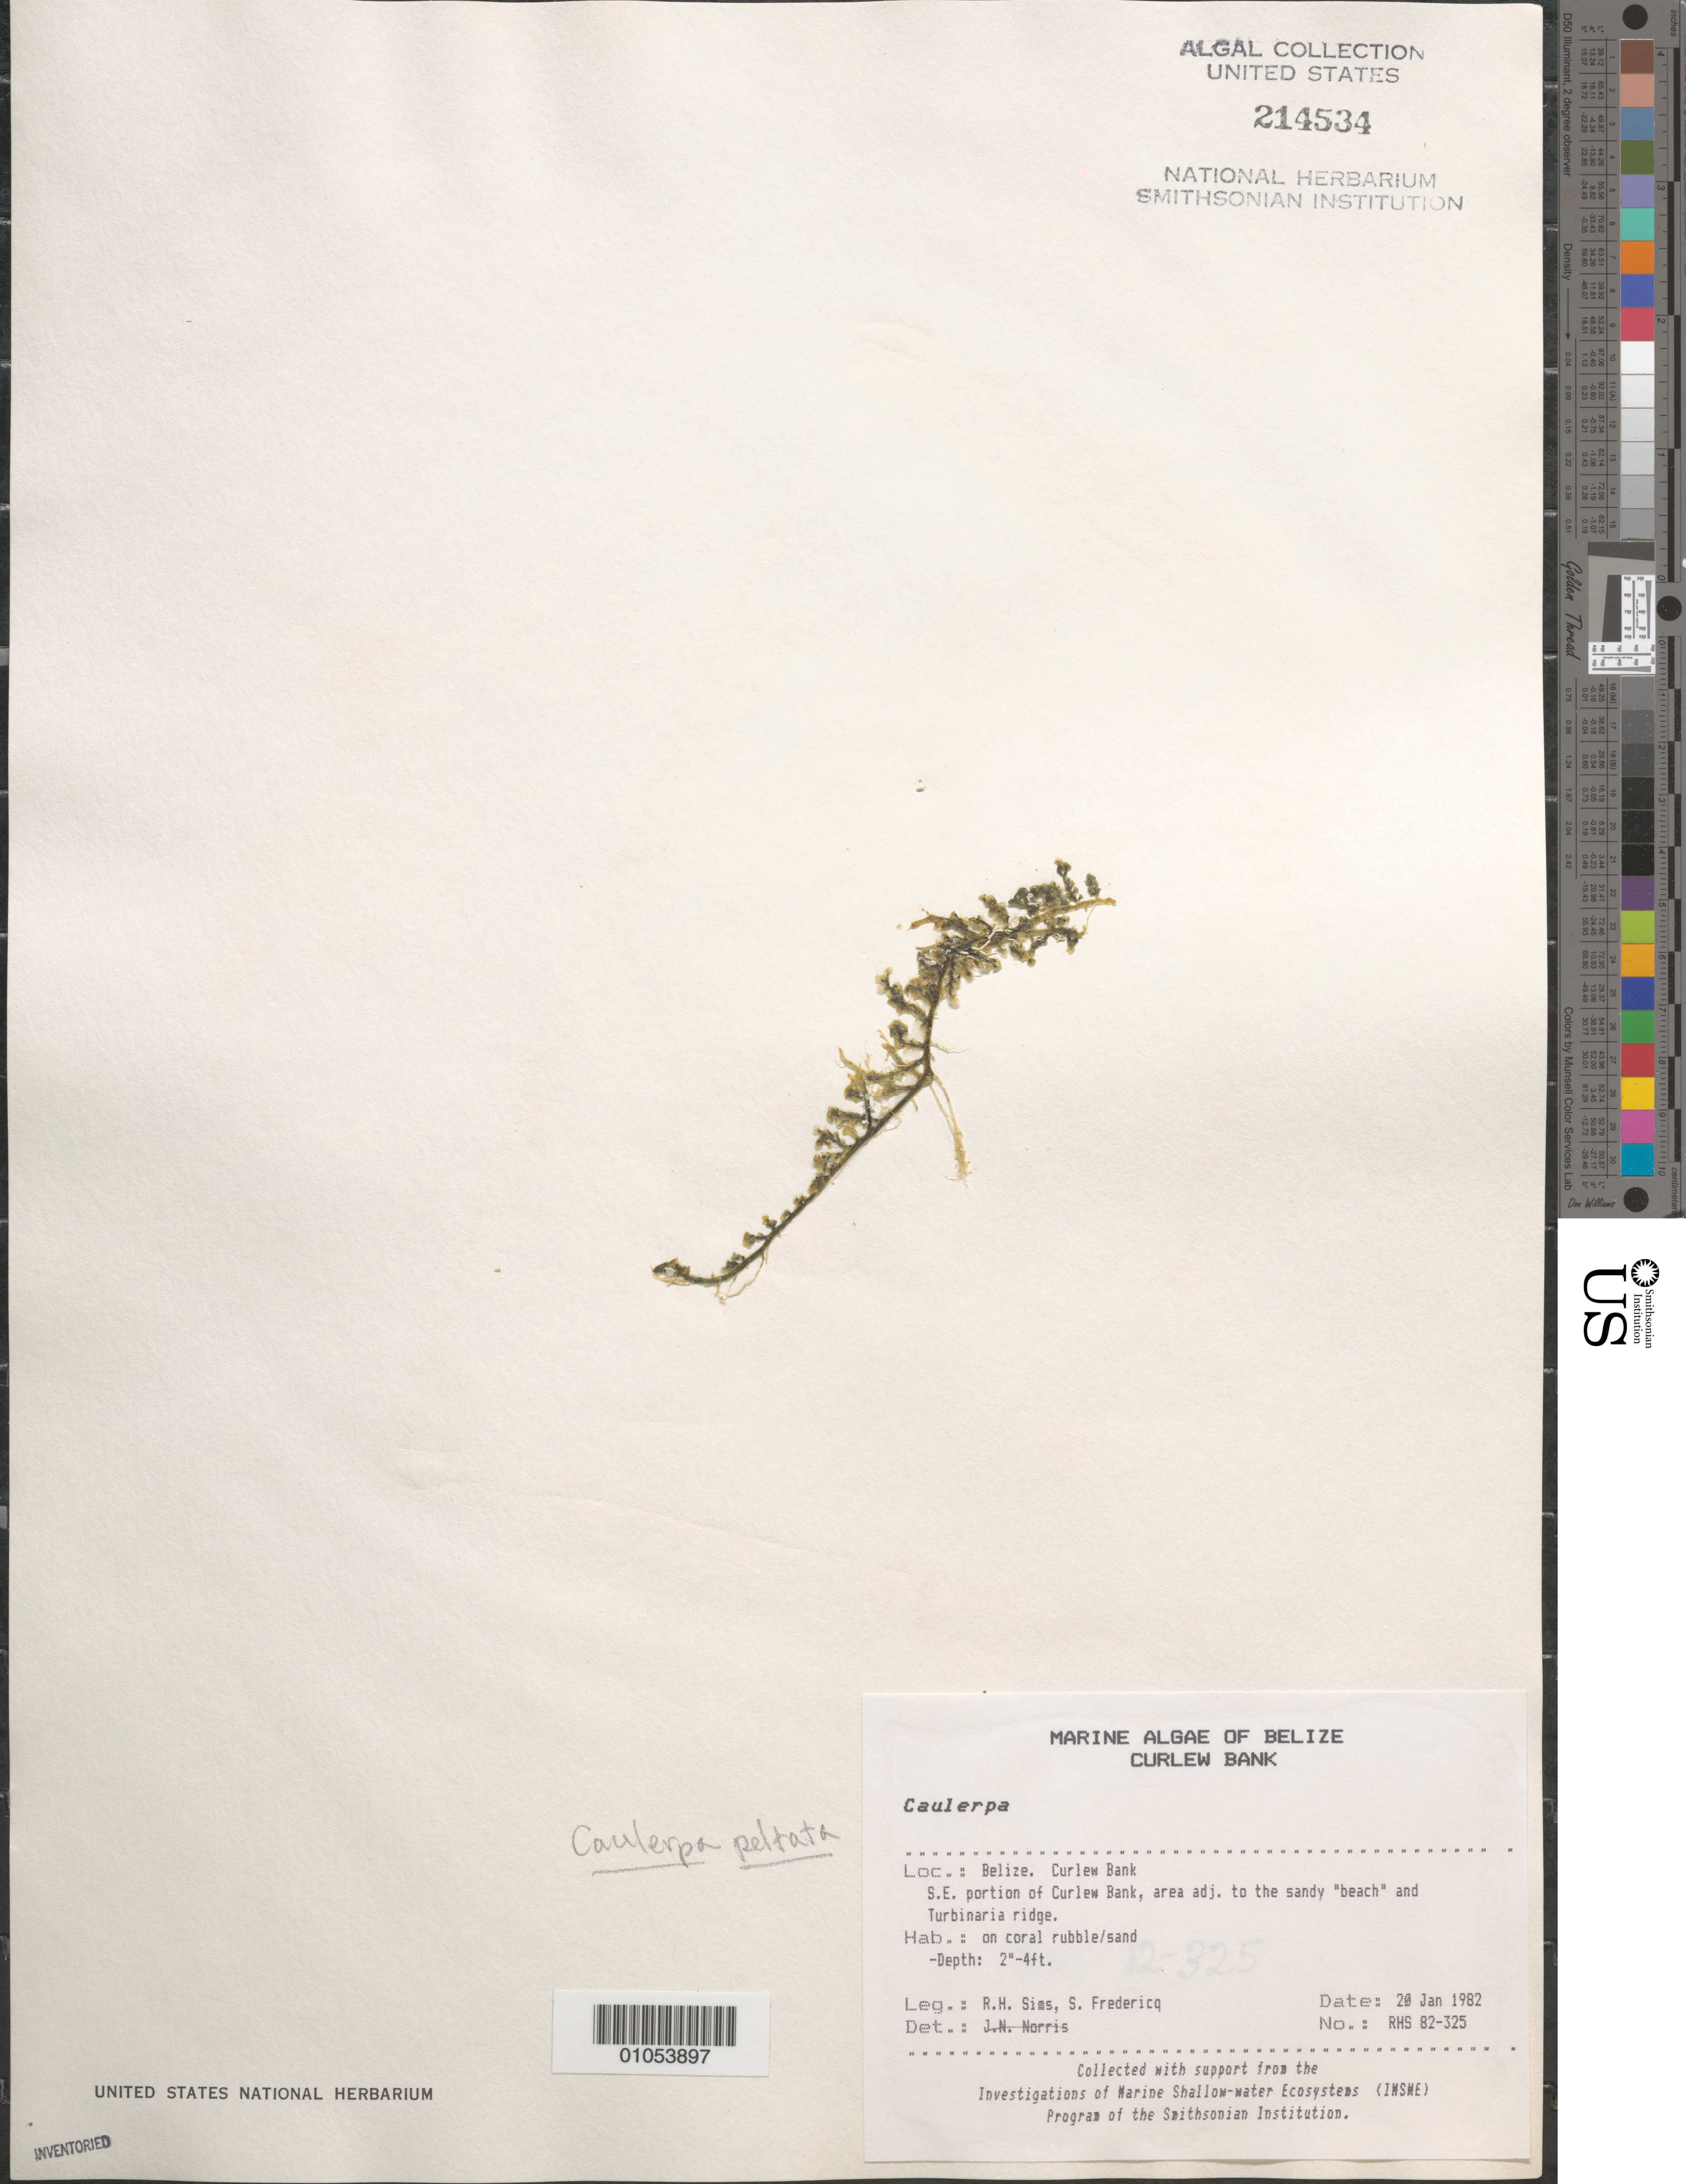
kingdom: Plantae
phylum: Chlorophyta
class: Ulvophyceae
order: Ulvales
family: Ulvaceae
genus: Ulva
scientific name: Ulva linza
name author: L.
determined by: Algae name updating Project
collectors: R. H. Sims & S. Fredericq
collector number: RHS 82-325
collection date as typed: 20 Jan 1982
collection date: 1982-01-20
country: Belize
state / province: Stann Creek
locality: Curlew Bank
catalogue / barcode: US 214534